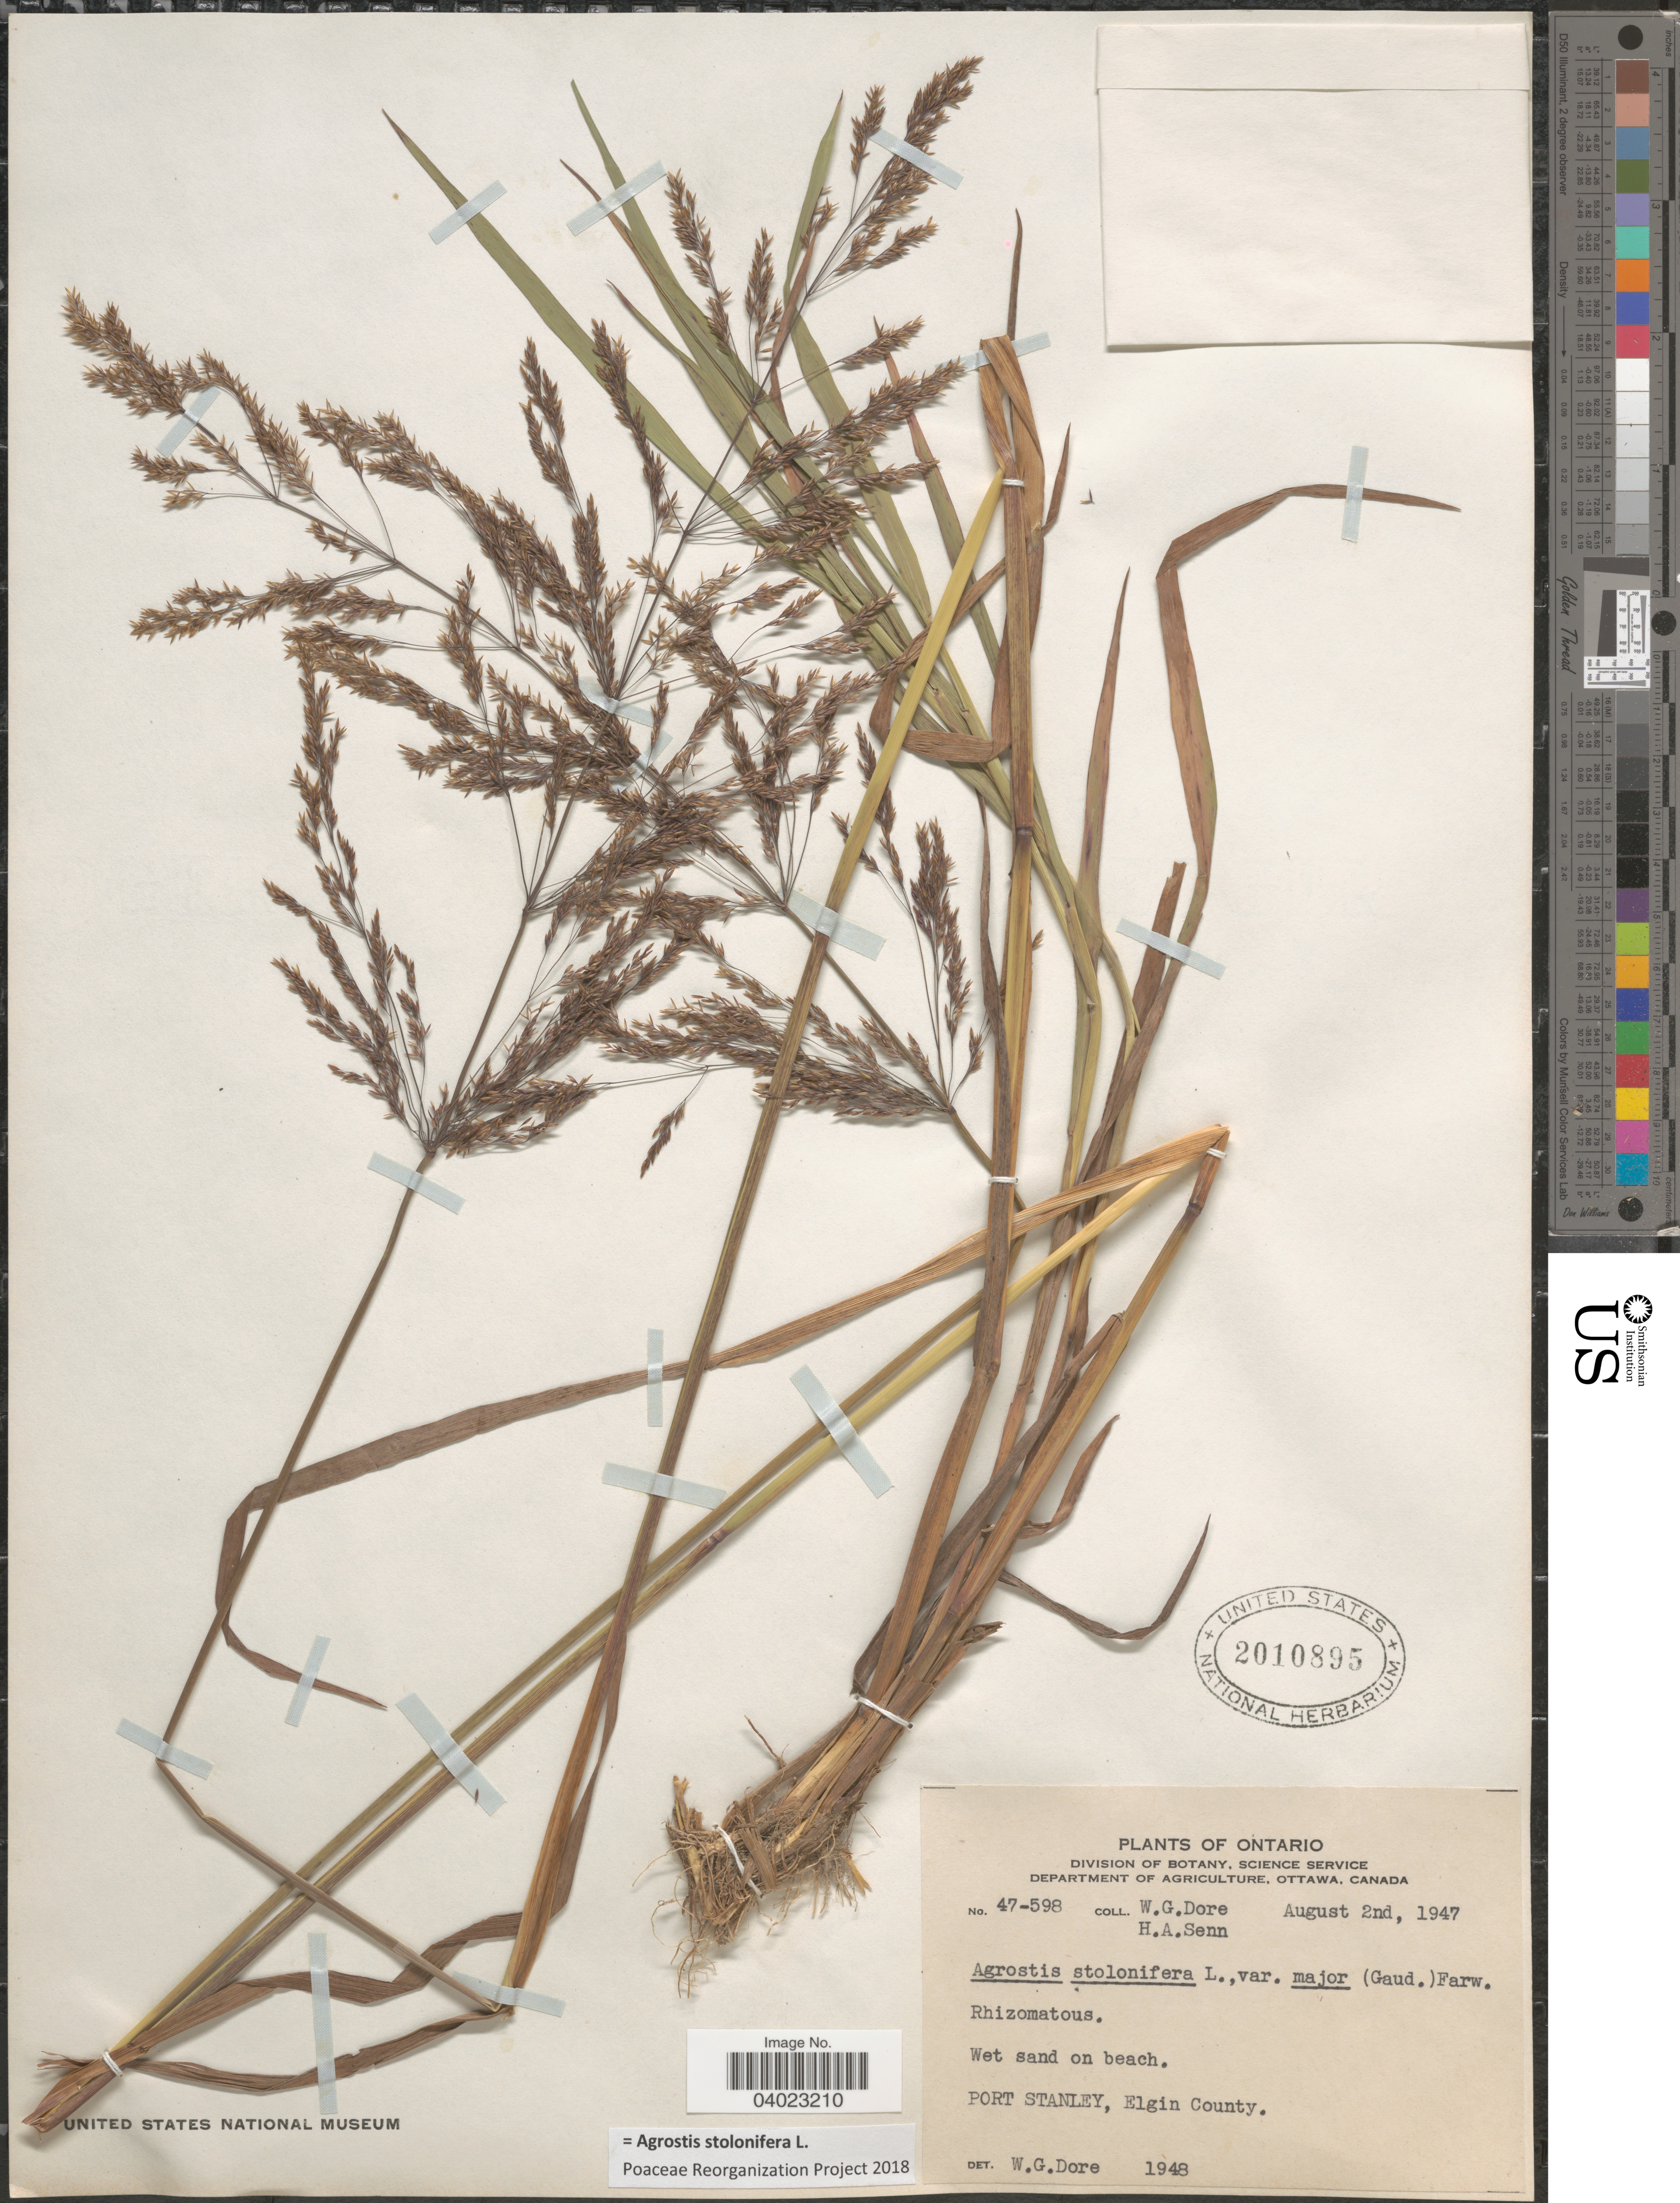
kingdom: Plantae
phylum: Tracheophyta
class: Liliopsida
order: Poales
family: Poaceae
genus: Agrostis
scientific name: Agrostis stolonifera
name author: L.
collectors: W. Dore & H. Senn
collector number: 47-598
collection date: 1947-08-02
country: Canada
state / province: Ontario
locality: Wet sand on beach, Port Stanley, Elgin County.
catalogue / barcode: US 2010895